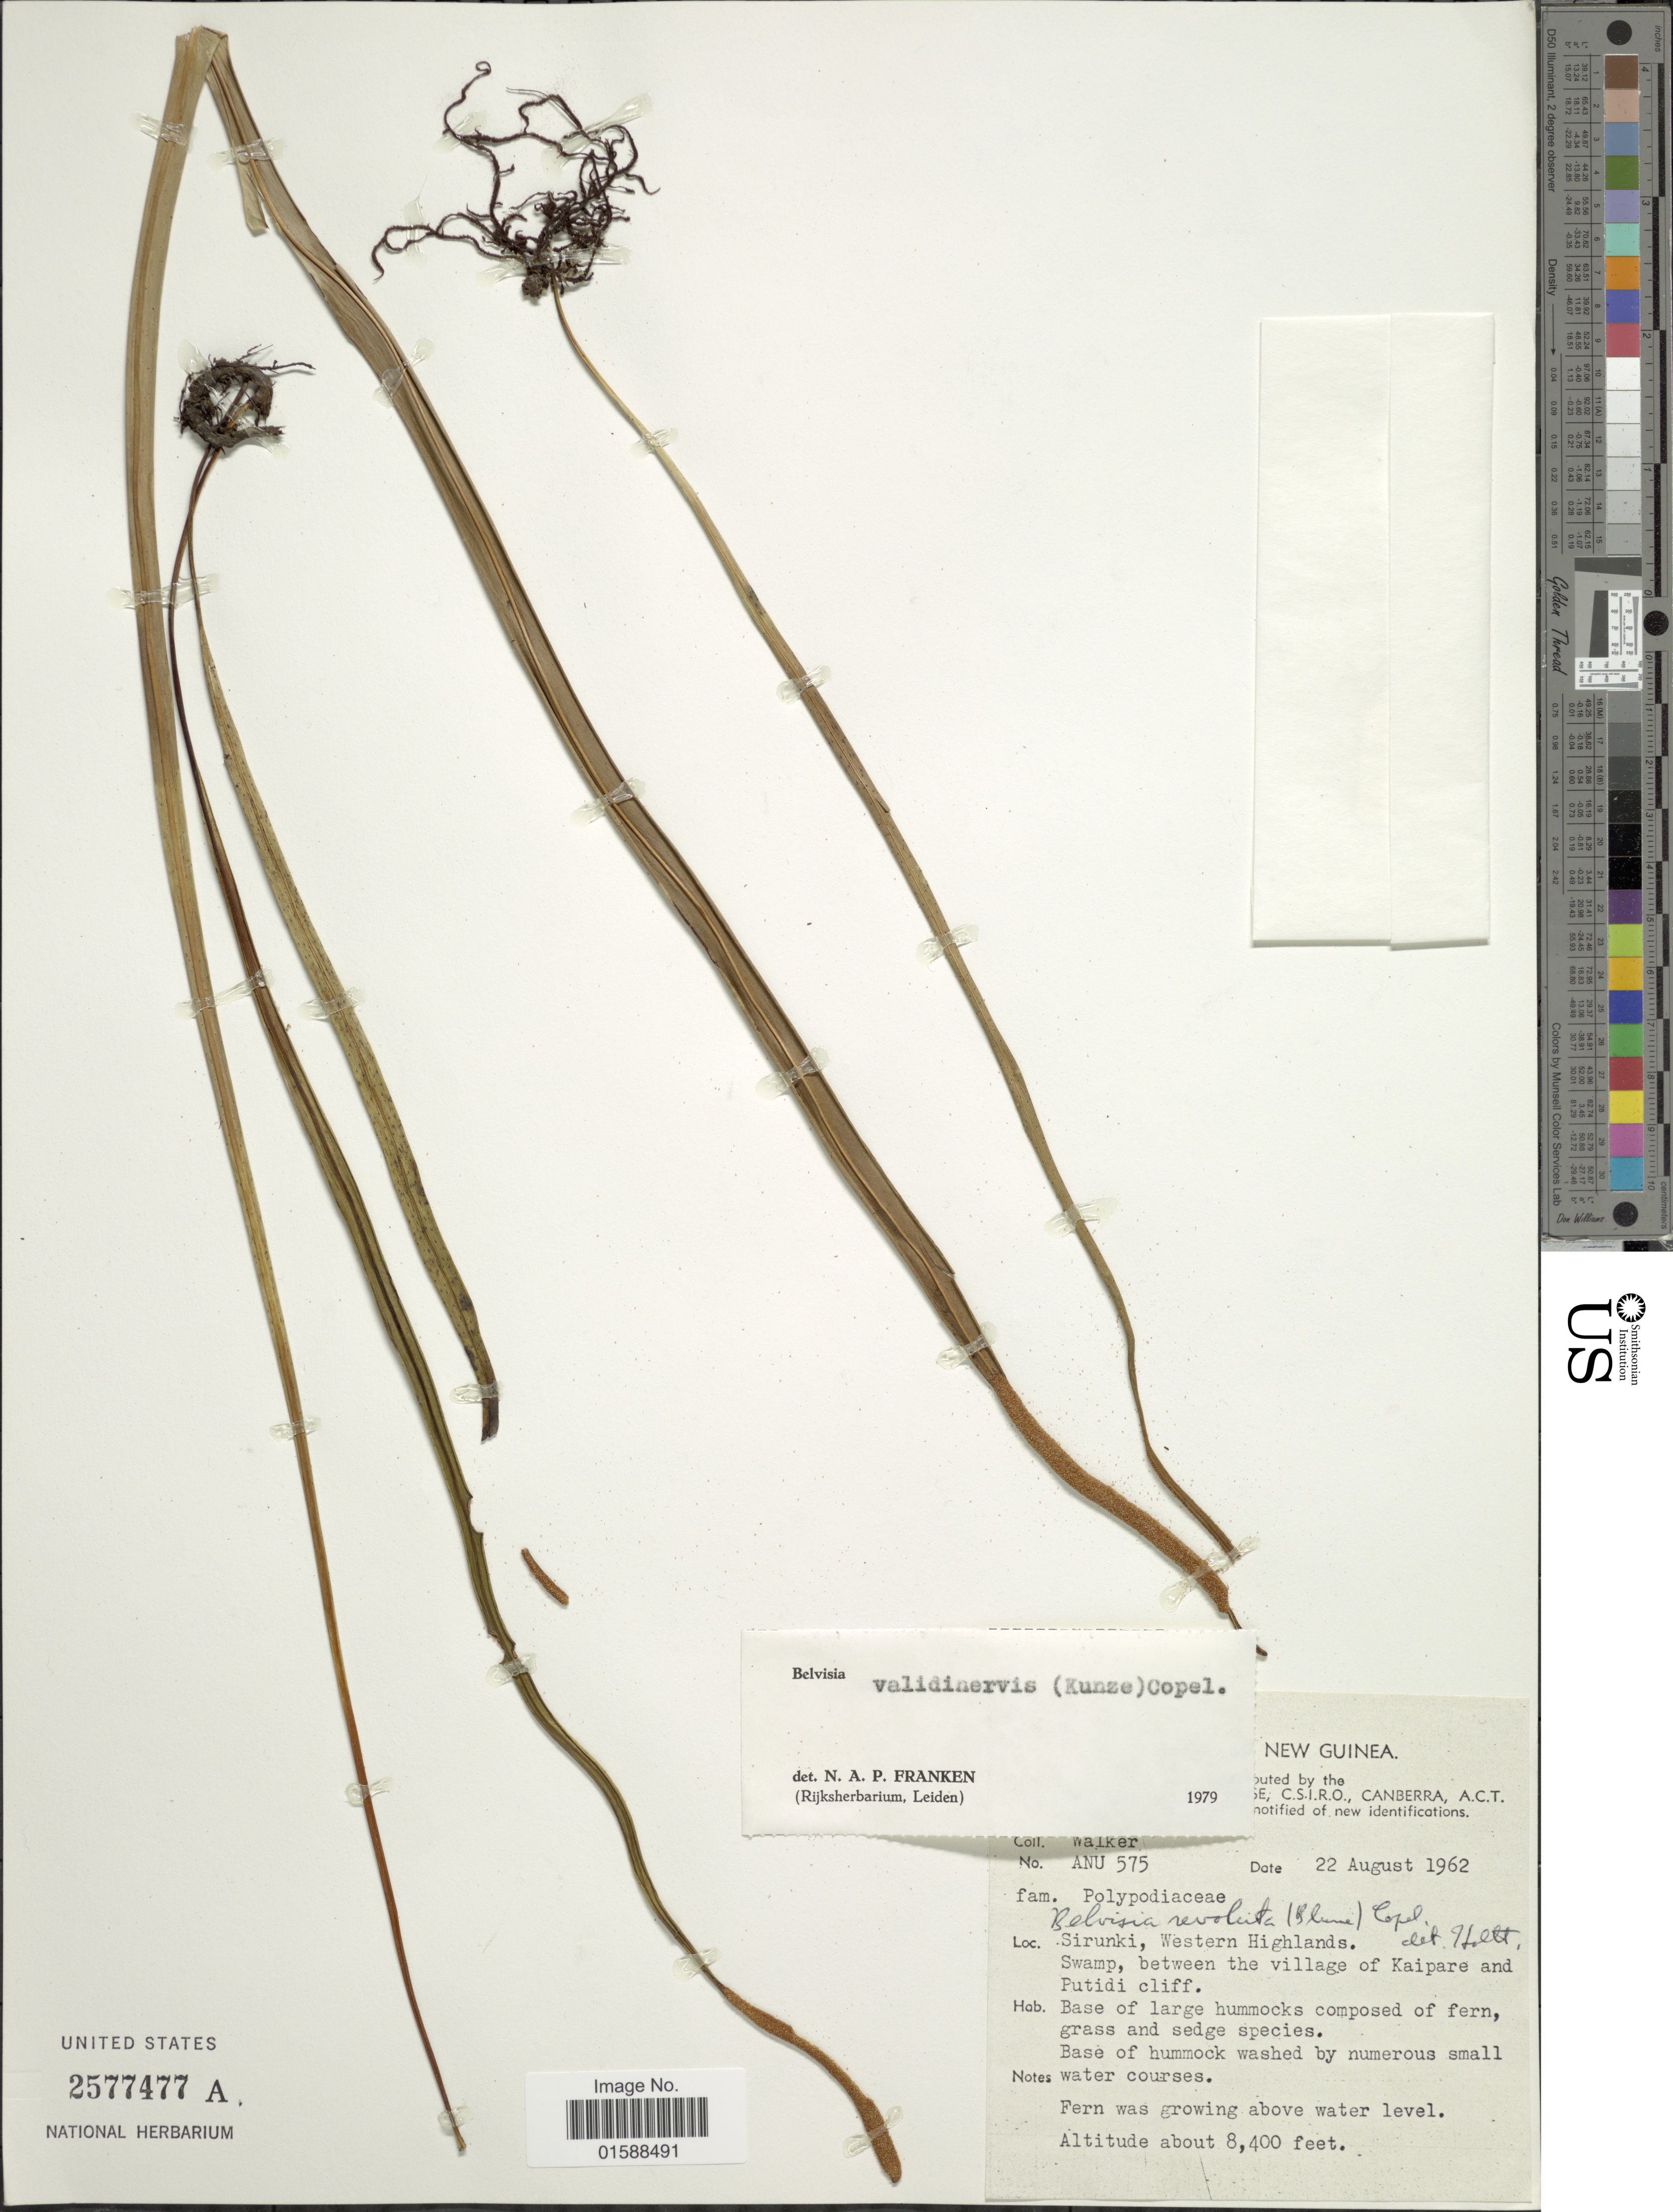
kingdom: Plantae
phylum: Tracheophyta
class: Polypodiopsida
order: Polypodiales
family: Polypodiaceae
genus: Lepisorus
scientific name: Lepisorus validinervis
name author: (Kunze) Li S. Wang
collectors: -. Walker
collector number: ANU 575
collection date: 1962-08-22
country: Papua New Guinea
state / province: Western Highlands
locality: New Guinea. Sirunki. Swamp, between the village of Kaipare and Putidi cliff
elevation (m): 2560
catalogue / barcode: US 2577477A